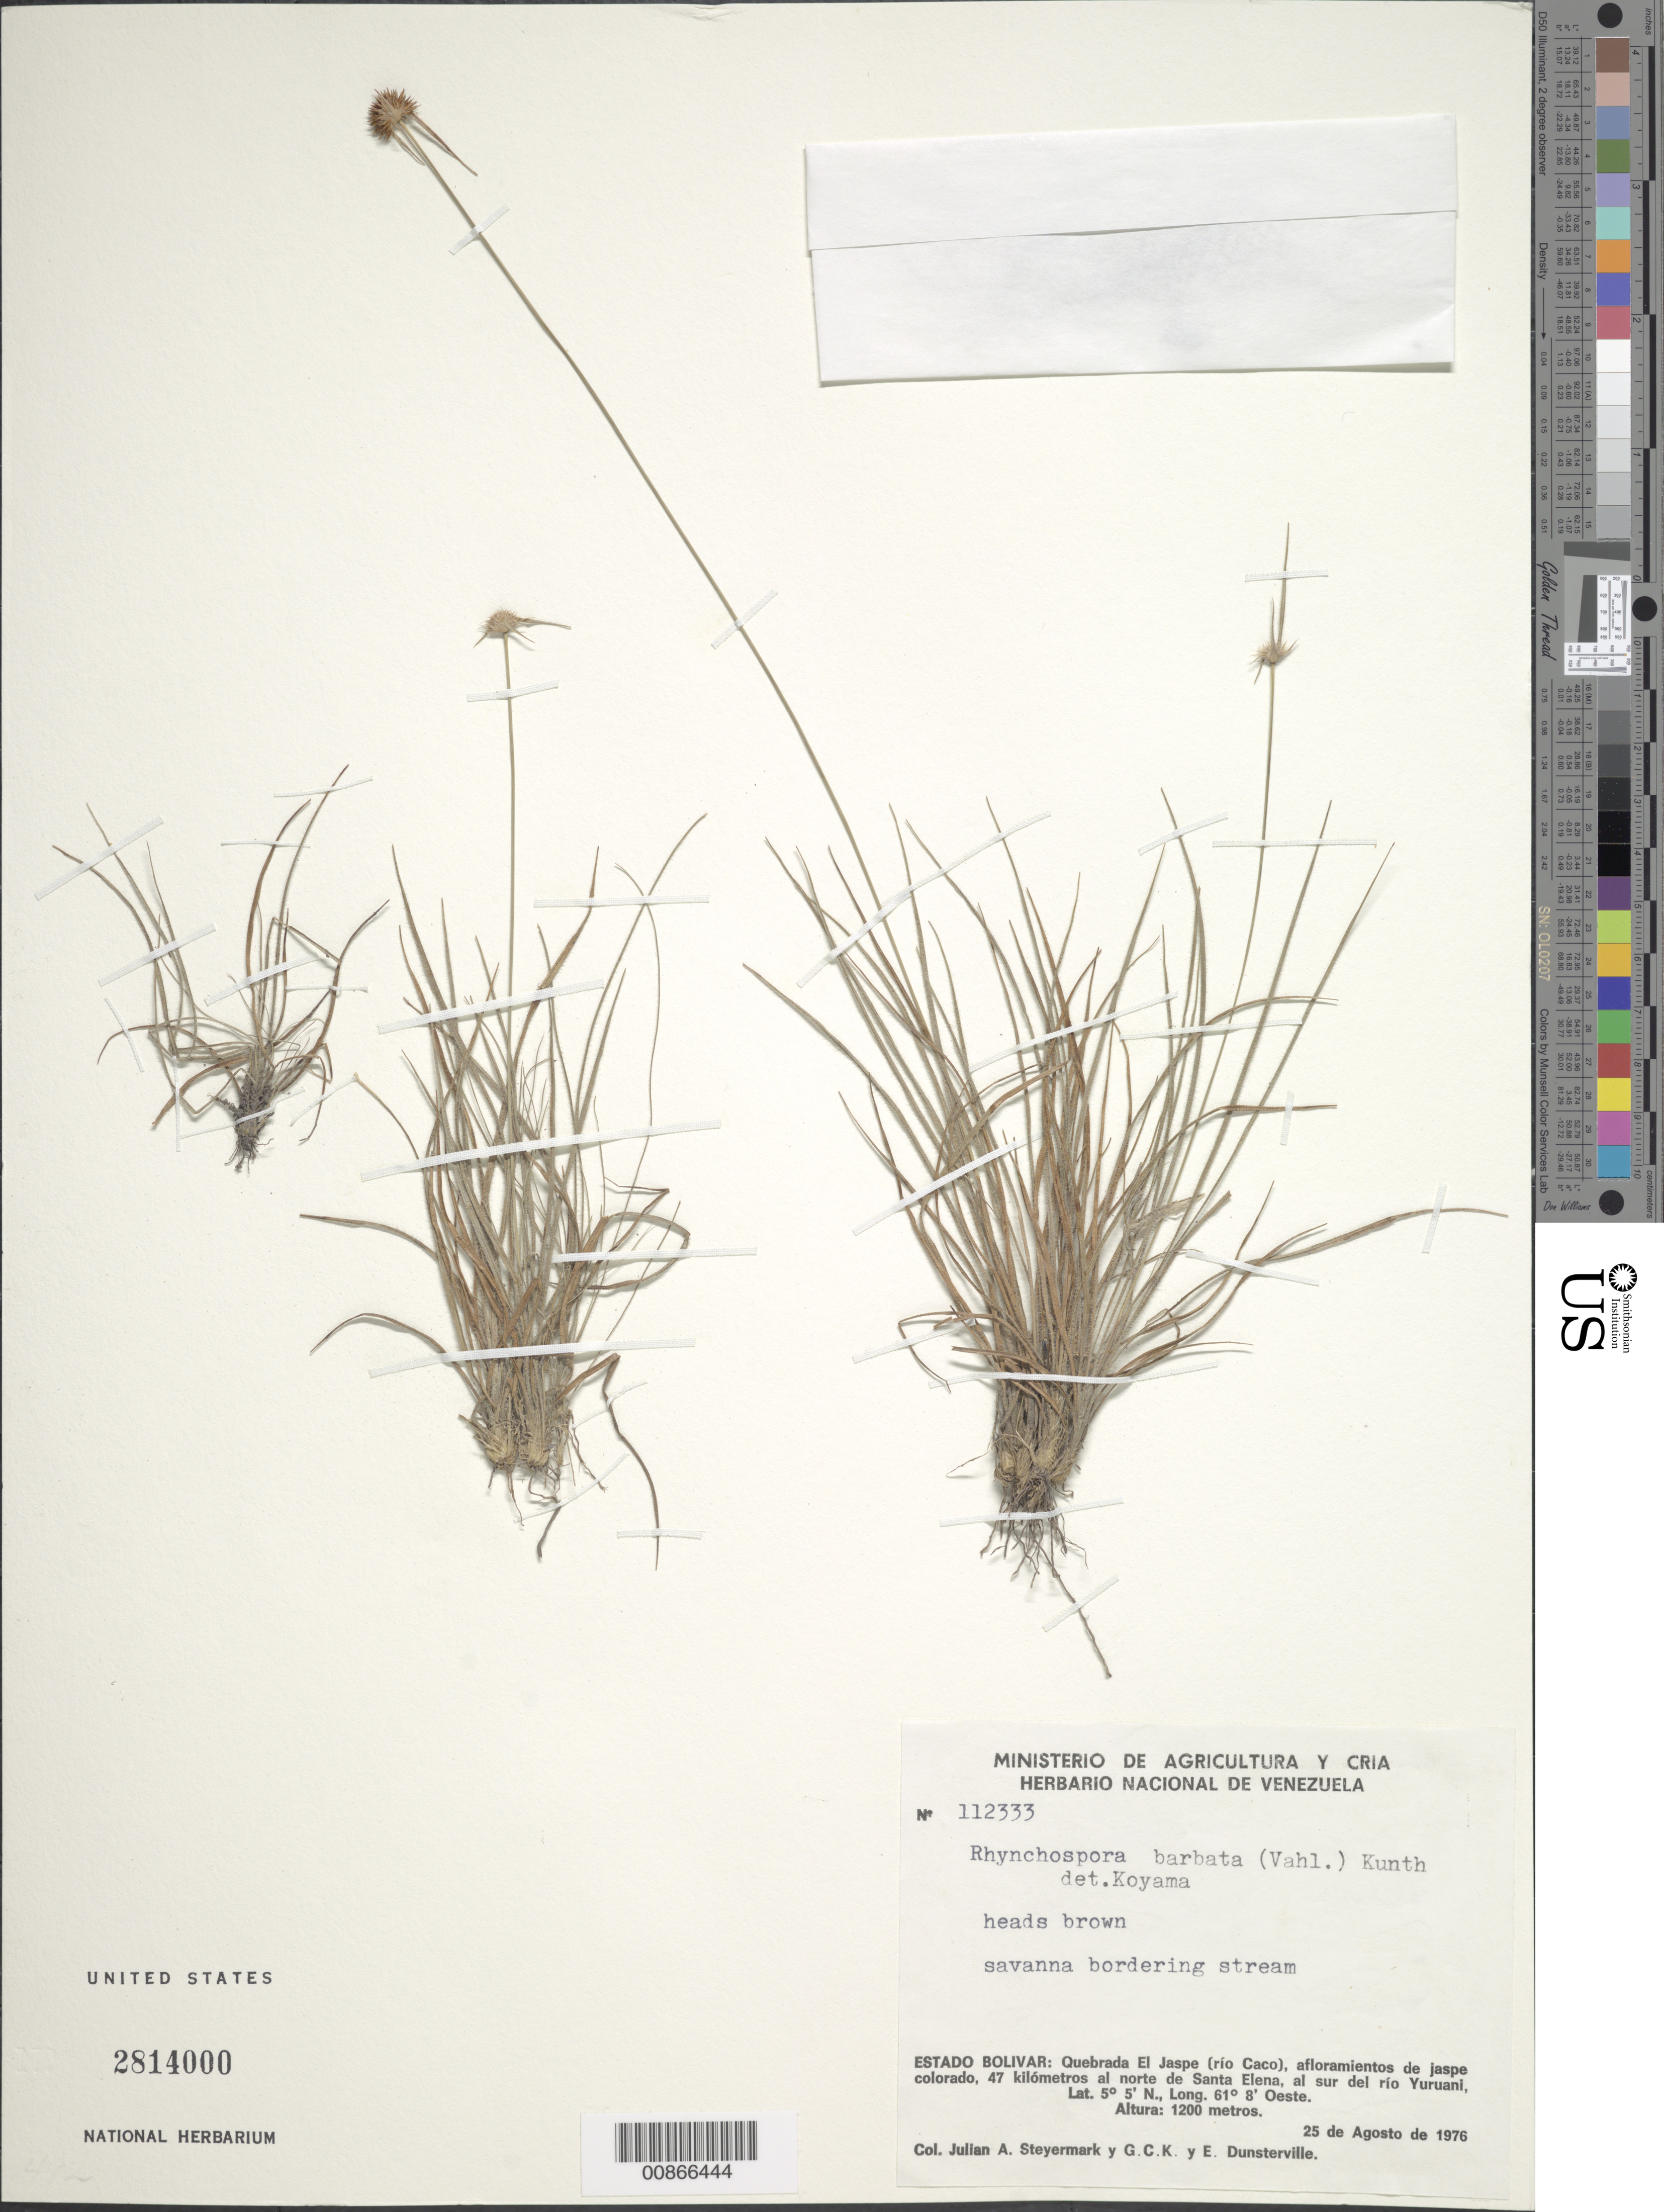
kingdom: Plantae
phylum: Tracheophyta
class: Liliopsida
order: Poales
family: Cyperaceae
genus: Rhynchospora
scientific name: Rhynchospora barbata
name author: (Vahl) Kunth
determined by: Alves, K.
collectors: J. Steyermark, G. C. K. Dunsterville & E. Dunsterville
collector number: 112333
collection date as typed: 25-Aug-76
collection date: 1976-08-25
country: Venezuela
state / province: Bolívar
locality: Quebrada El Jaspe (río Caco), 47 km N of Santa Elena, S of río Yuruani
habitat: Savanna bordering stream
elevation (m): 1200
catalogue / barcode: US 2814000